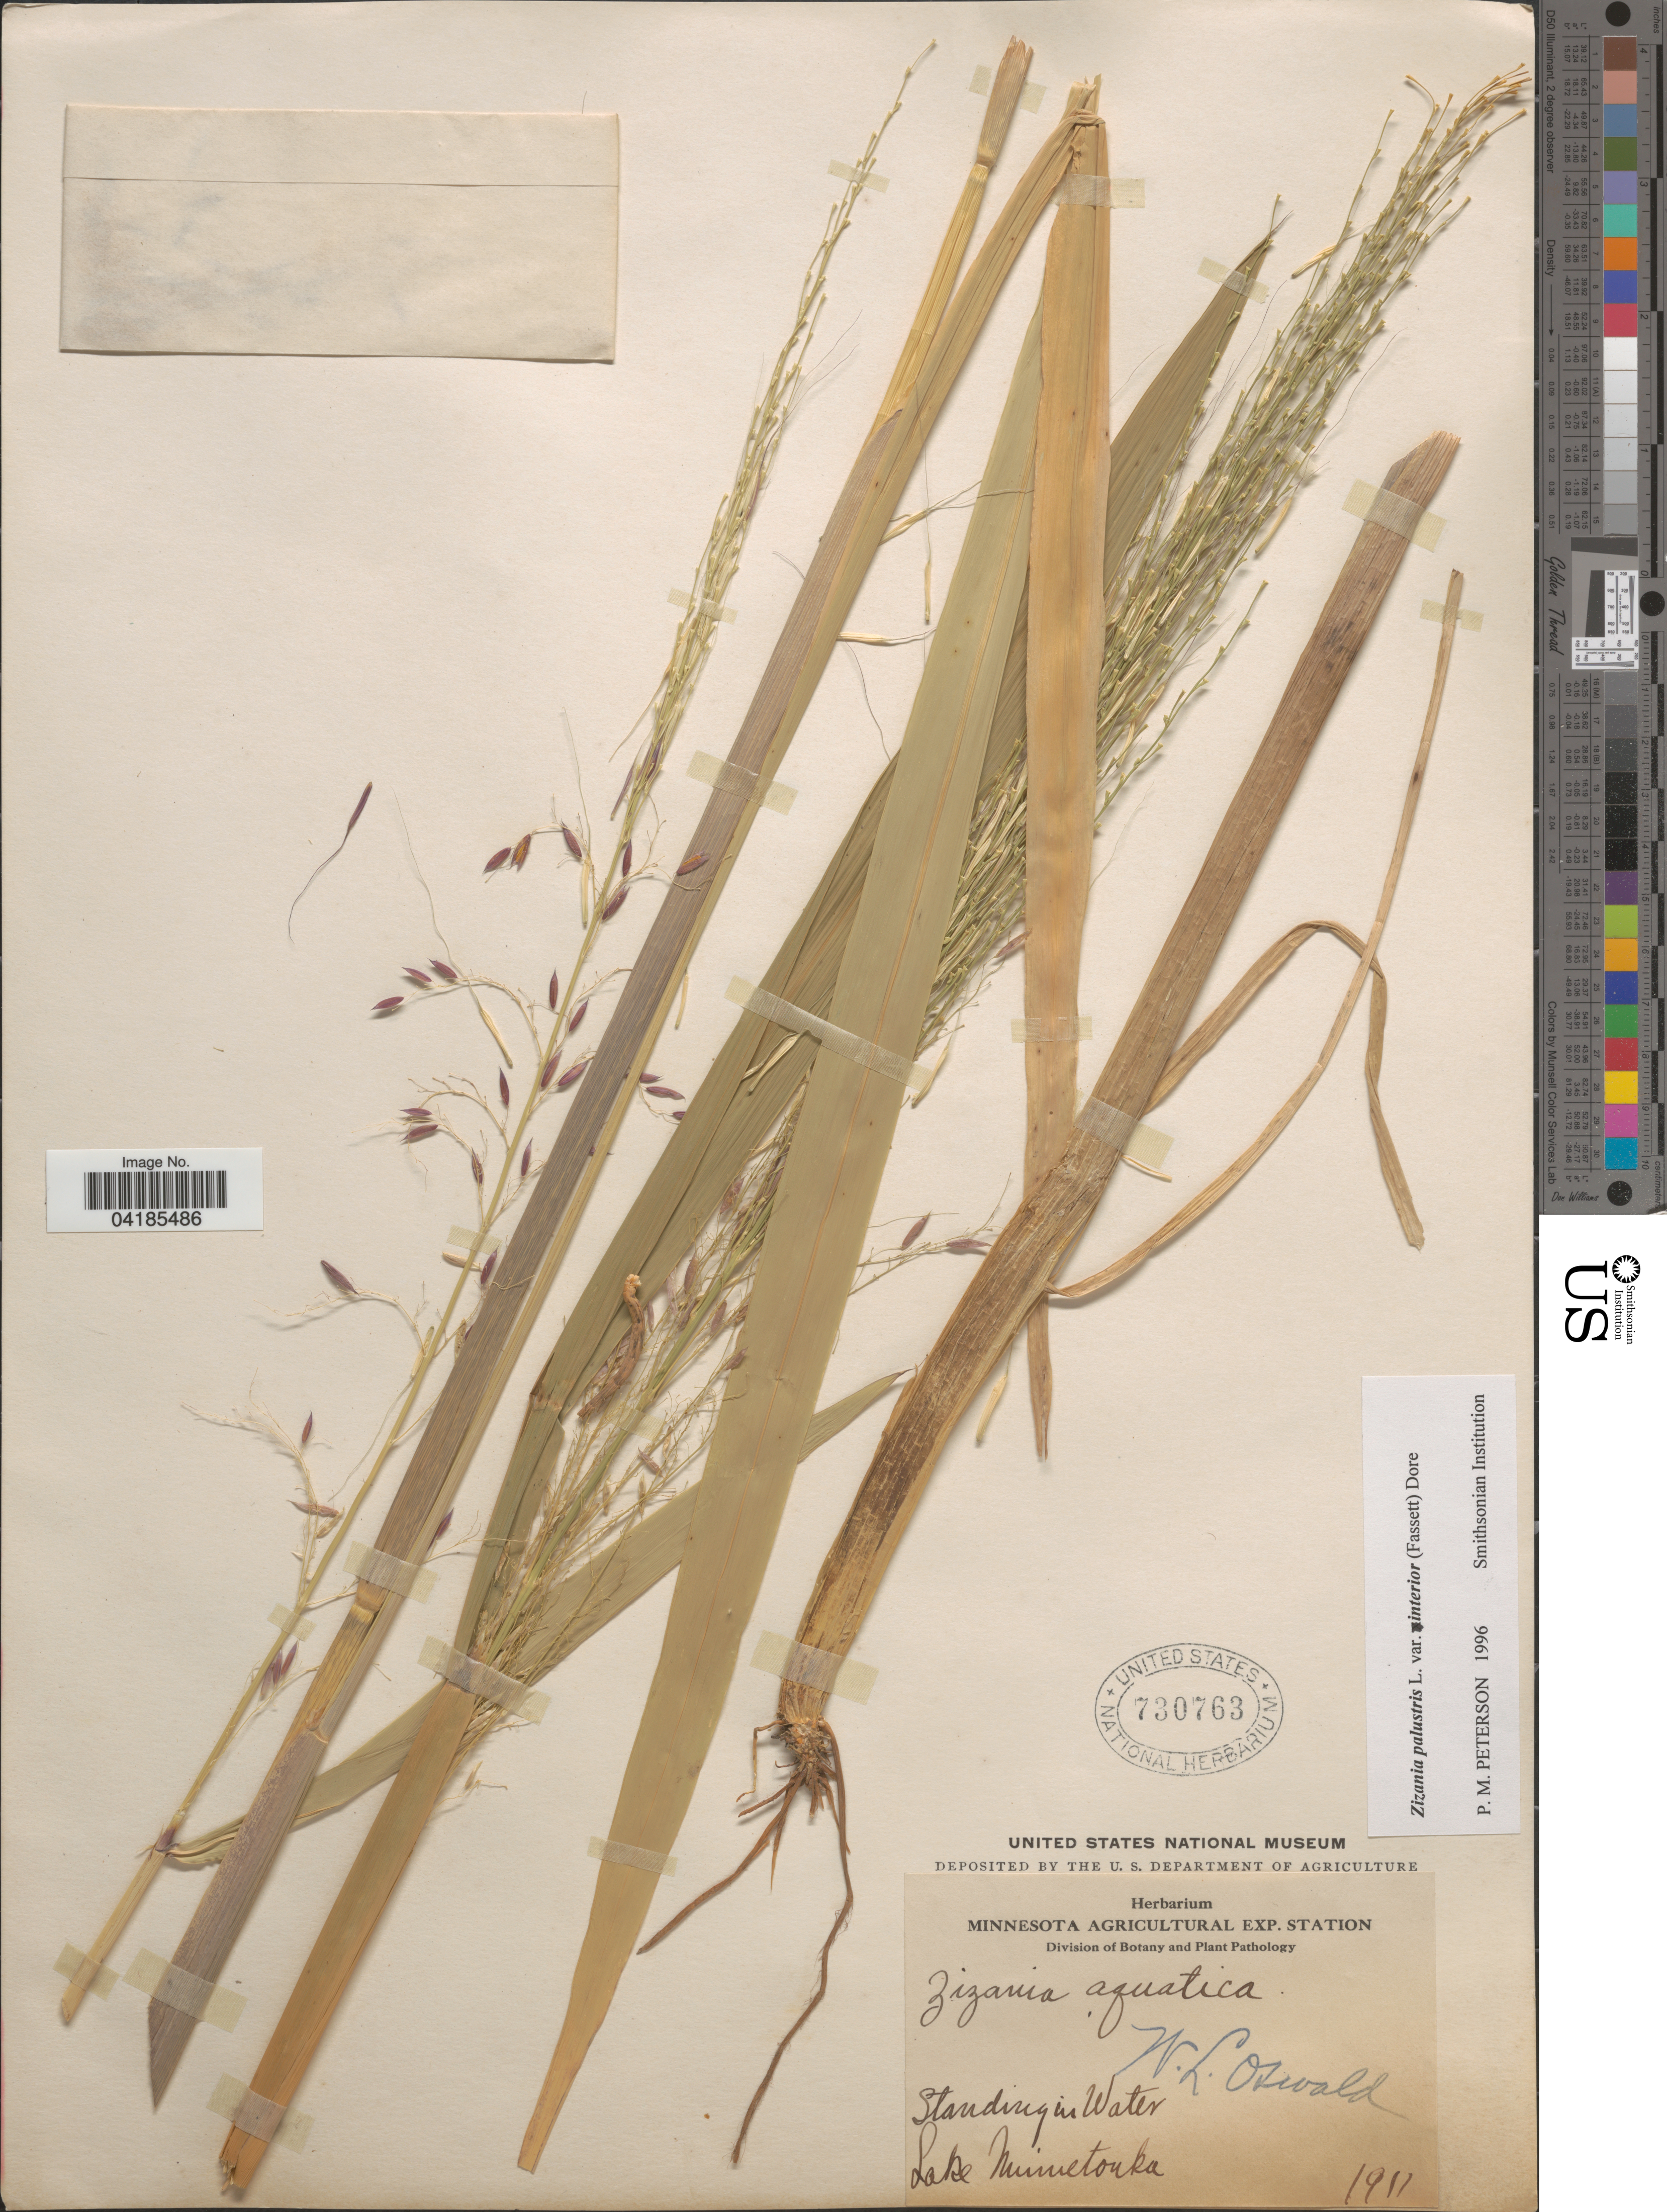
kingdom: Plantae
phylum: Tracheophyta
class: Liliopsida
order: Poales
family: Poaceae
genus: Zizania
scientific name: Zizania palustris var. interior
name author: L.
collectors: W. Oswald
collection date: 1911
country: United States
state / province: Minnesota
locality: Lake Minnetonka.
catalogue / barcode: US 730763